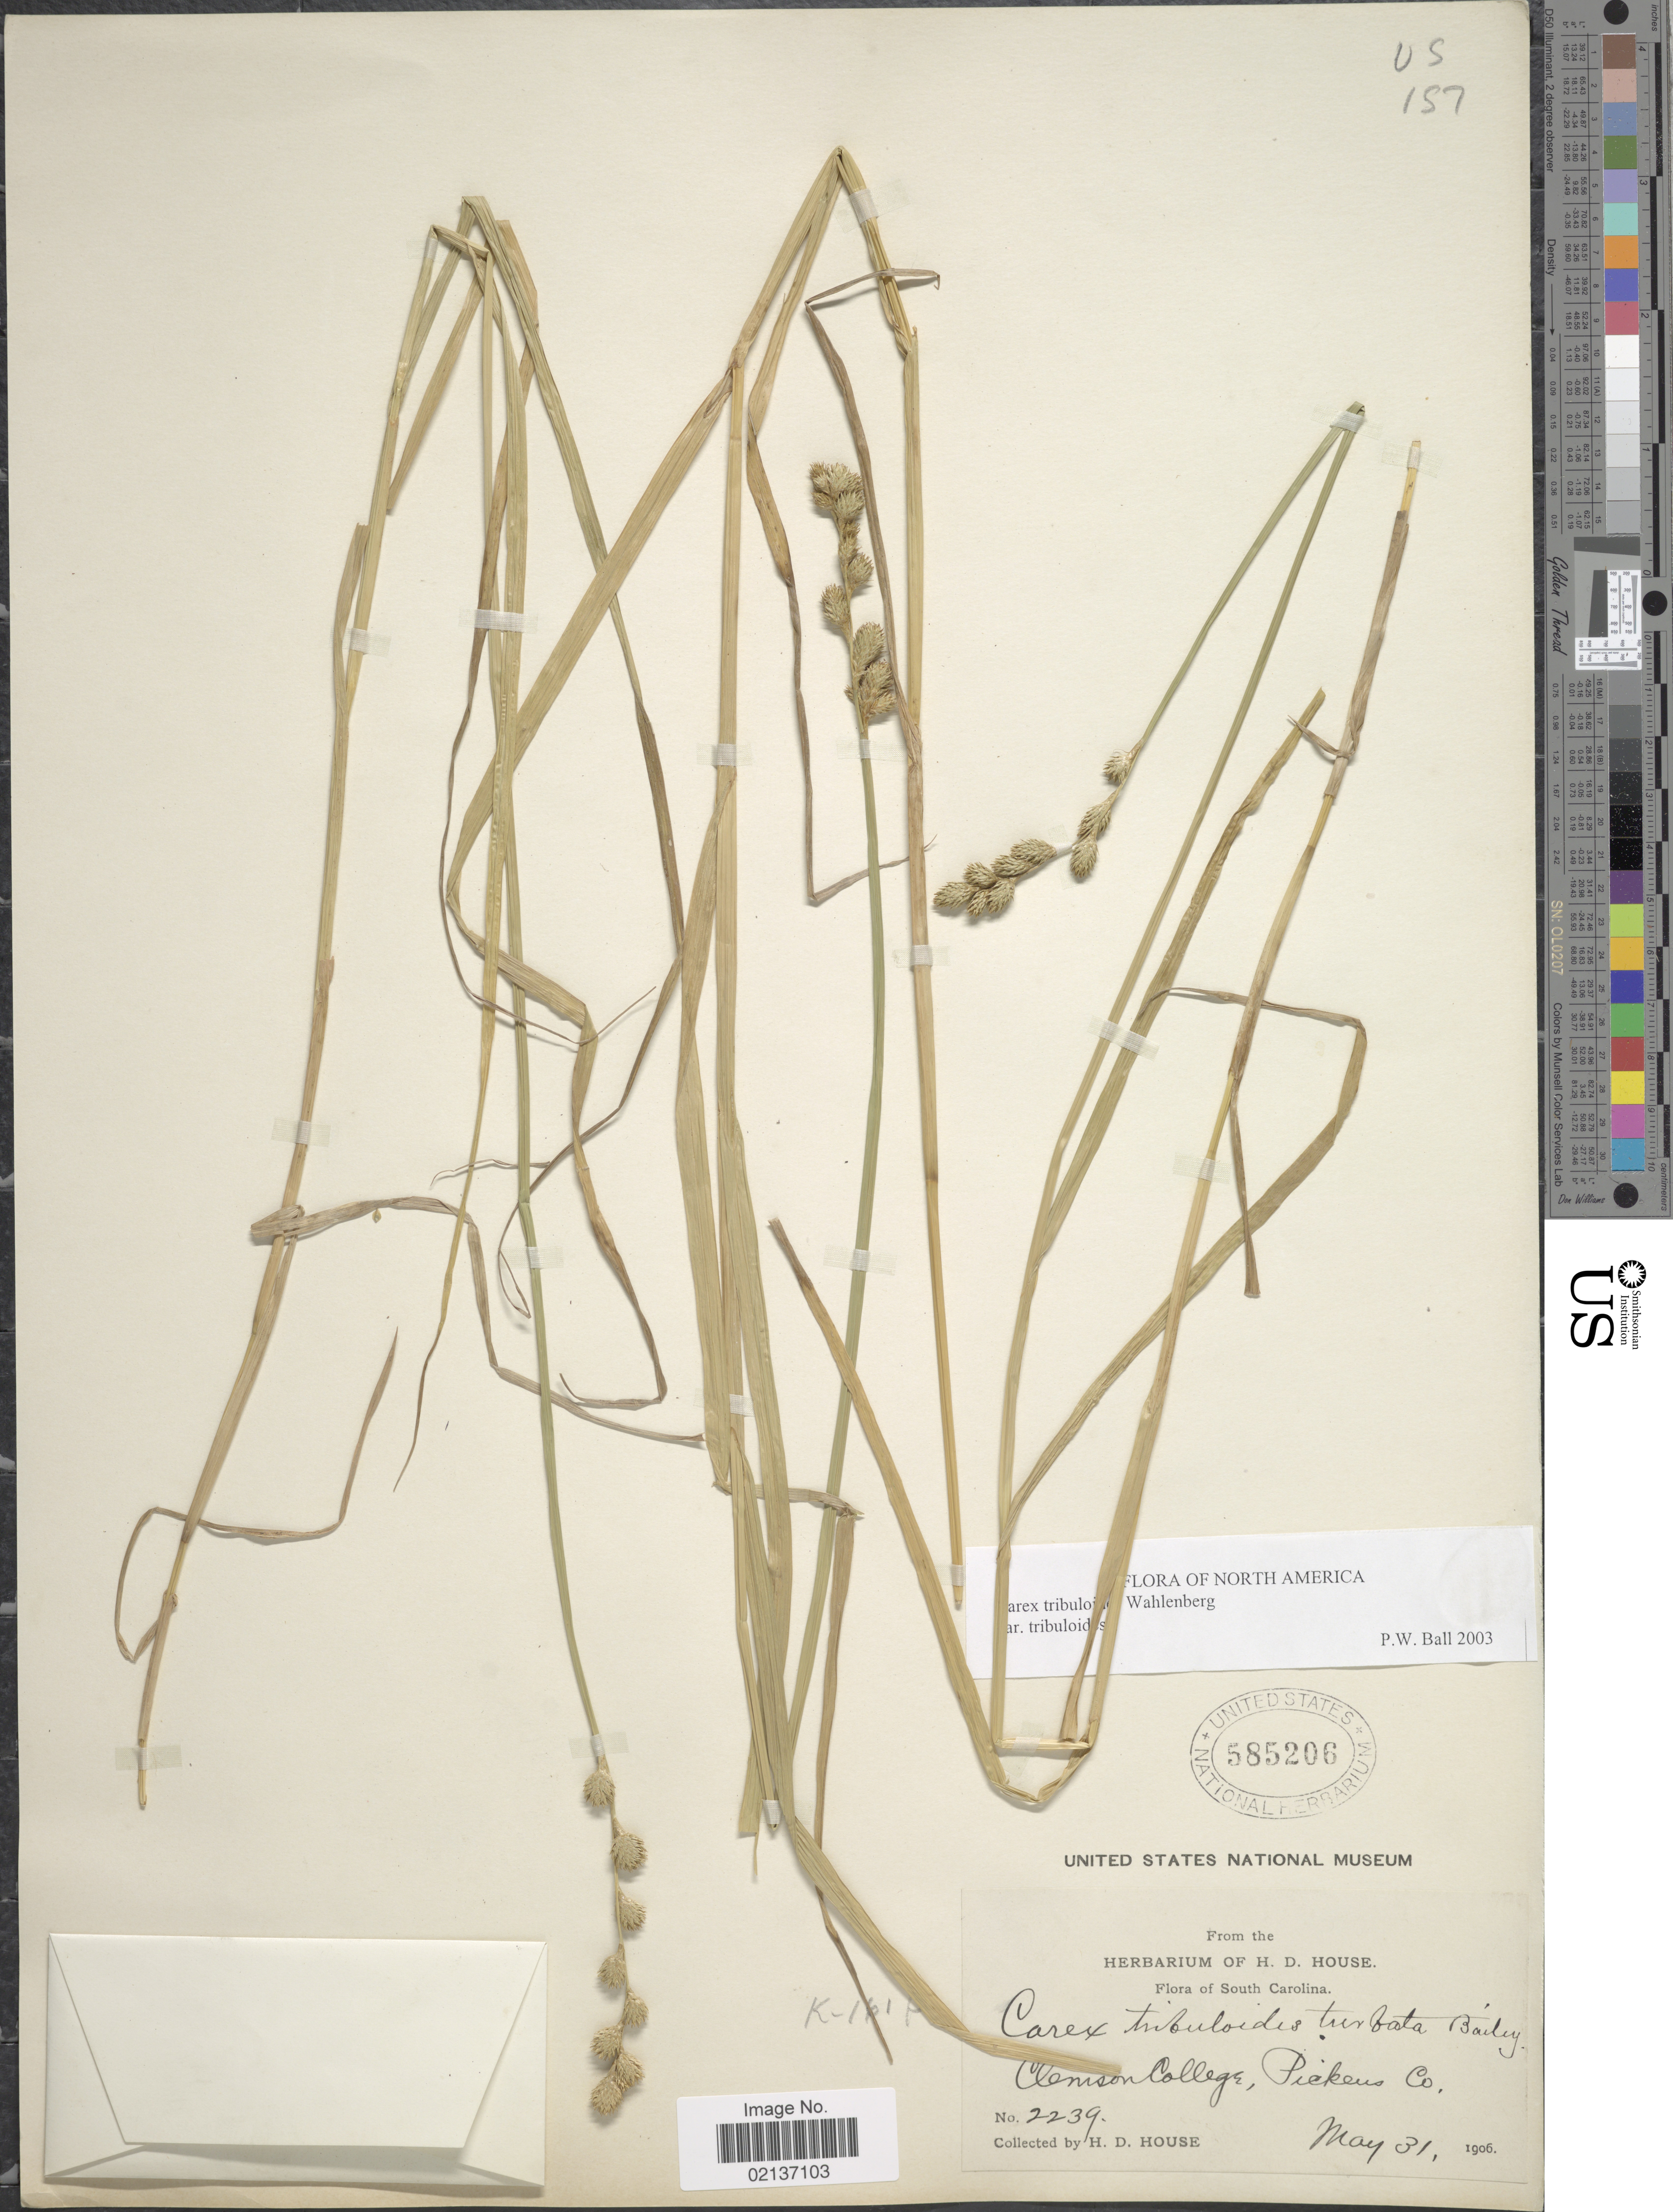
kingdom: Plantae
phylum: Tracheophyta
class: Liliopsida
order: Poales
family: Cyperaceae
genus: Carex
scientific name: Carex tribuloides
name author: Wahlenb.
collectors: H. D. House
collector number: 2239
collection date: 1906-05-31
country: United States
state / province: South Carolina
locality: Clemson College, Pickens Co.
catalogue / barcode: US 585206